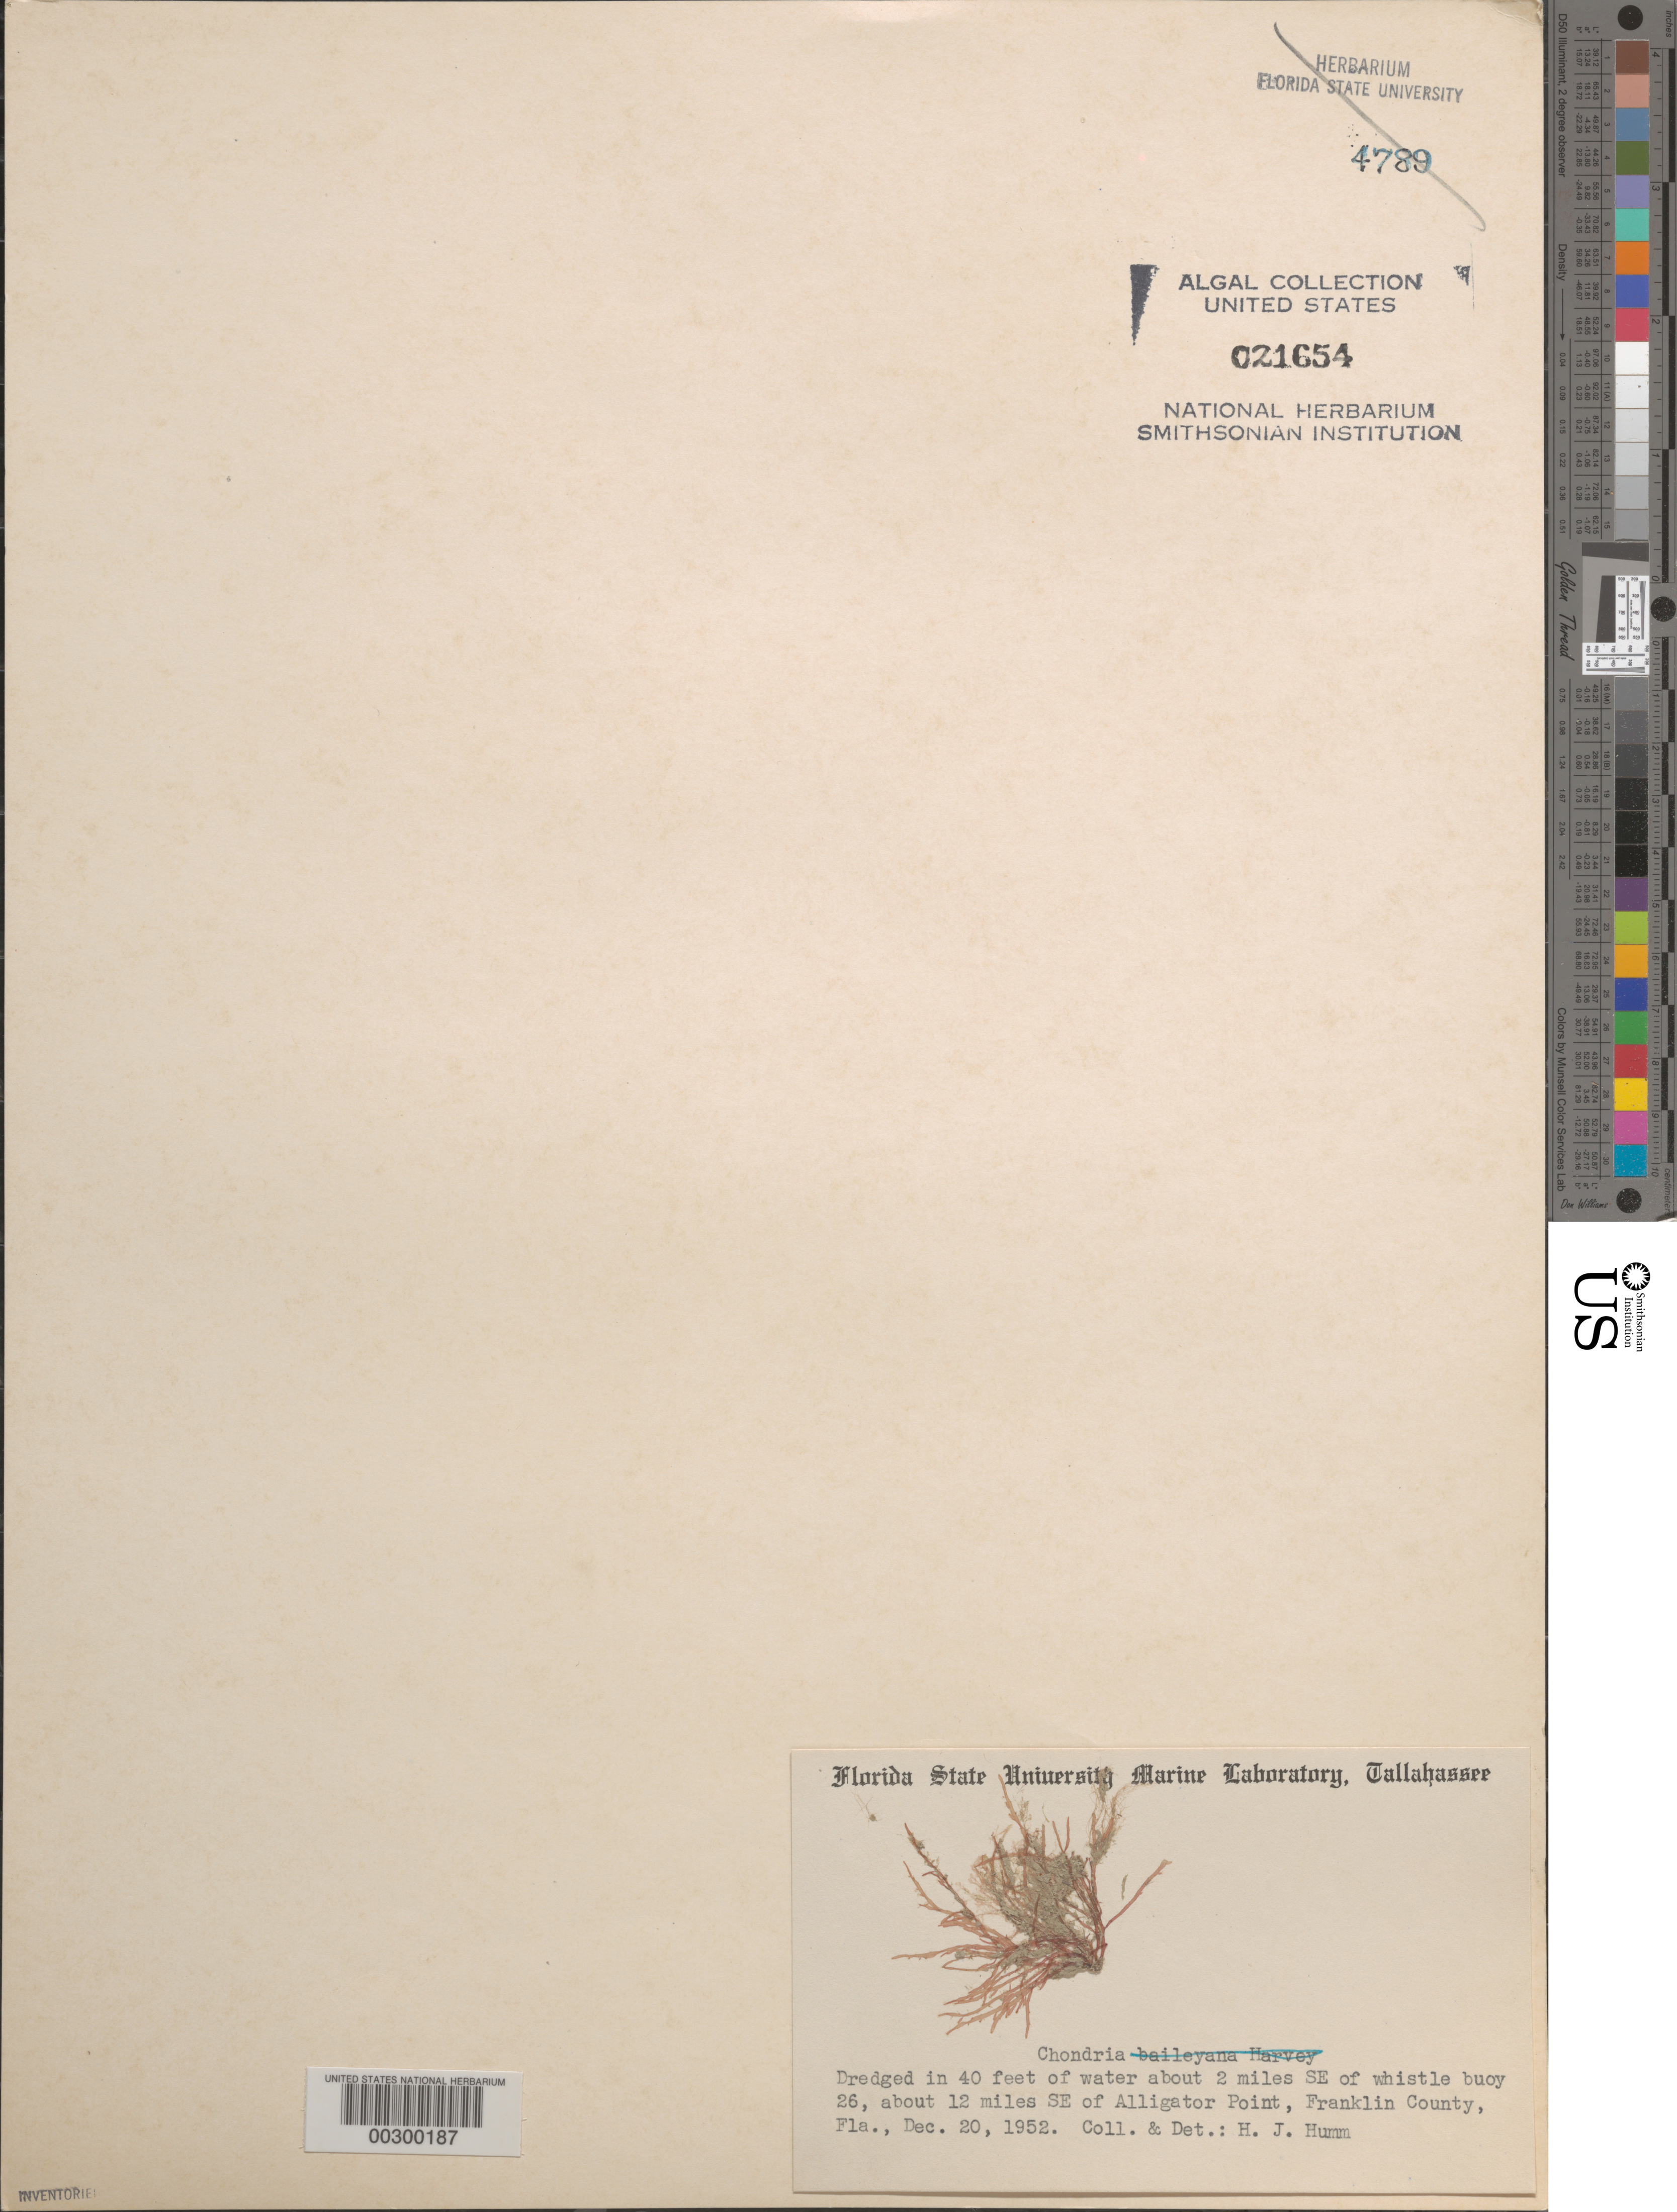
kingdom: Plantae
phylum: Rhodophyta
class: Florideophyceae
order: Ceramiales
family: Rhodomelaceae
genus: Chondria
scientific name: Chondria sp.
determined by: Humm, Harold J.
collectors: H. J. Humm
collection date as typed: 20 Dec 1952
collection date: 1952-12-20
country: United States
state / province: Florida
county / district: Franklin County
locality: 2 miles southeast of whistle buoy 26, 12 miles southeast of Alligator Point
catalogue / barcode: US 21654